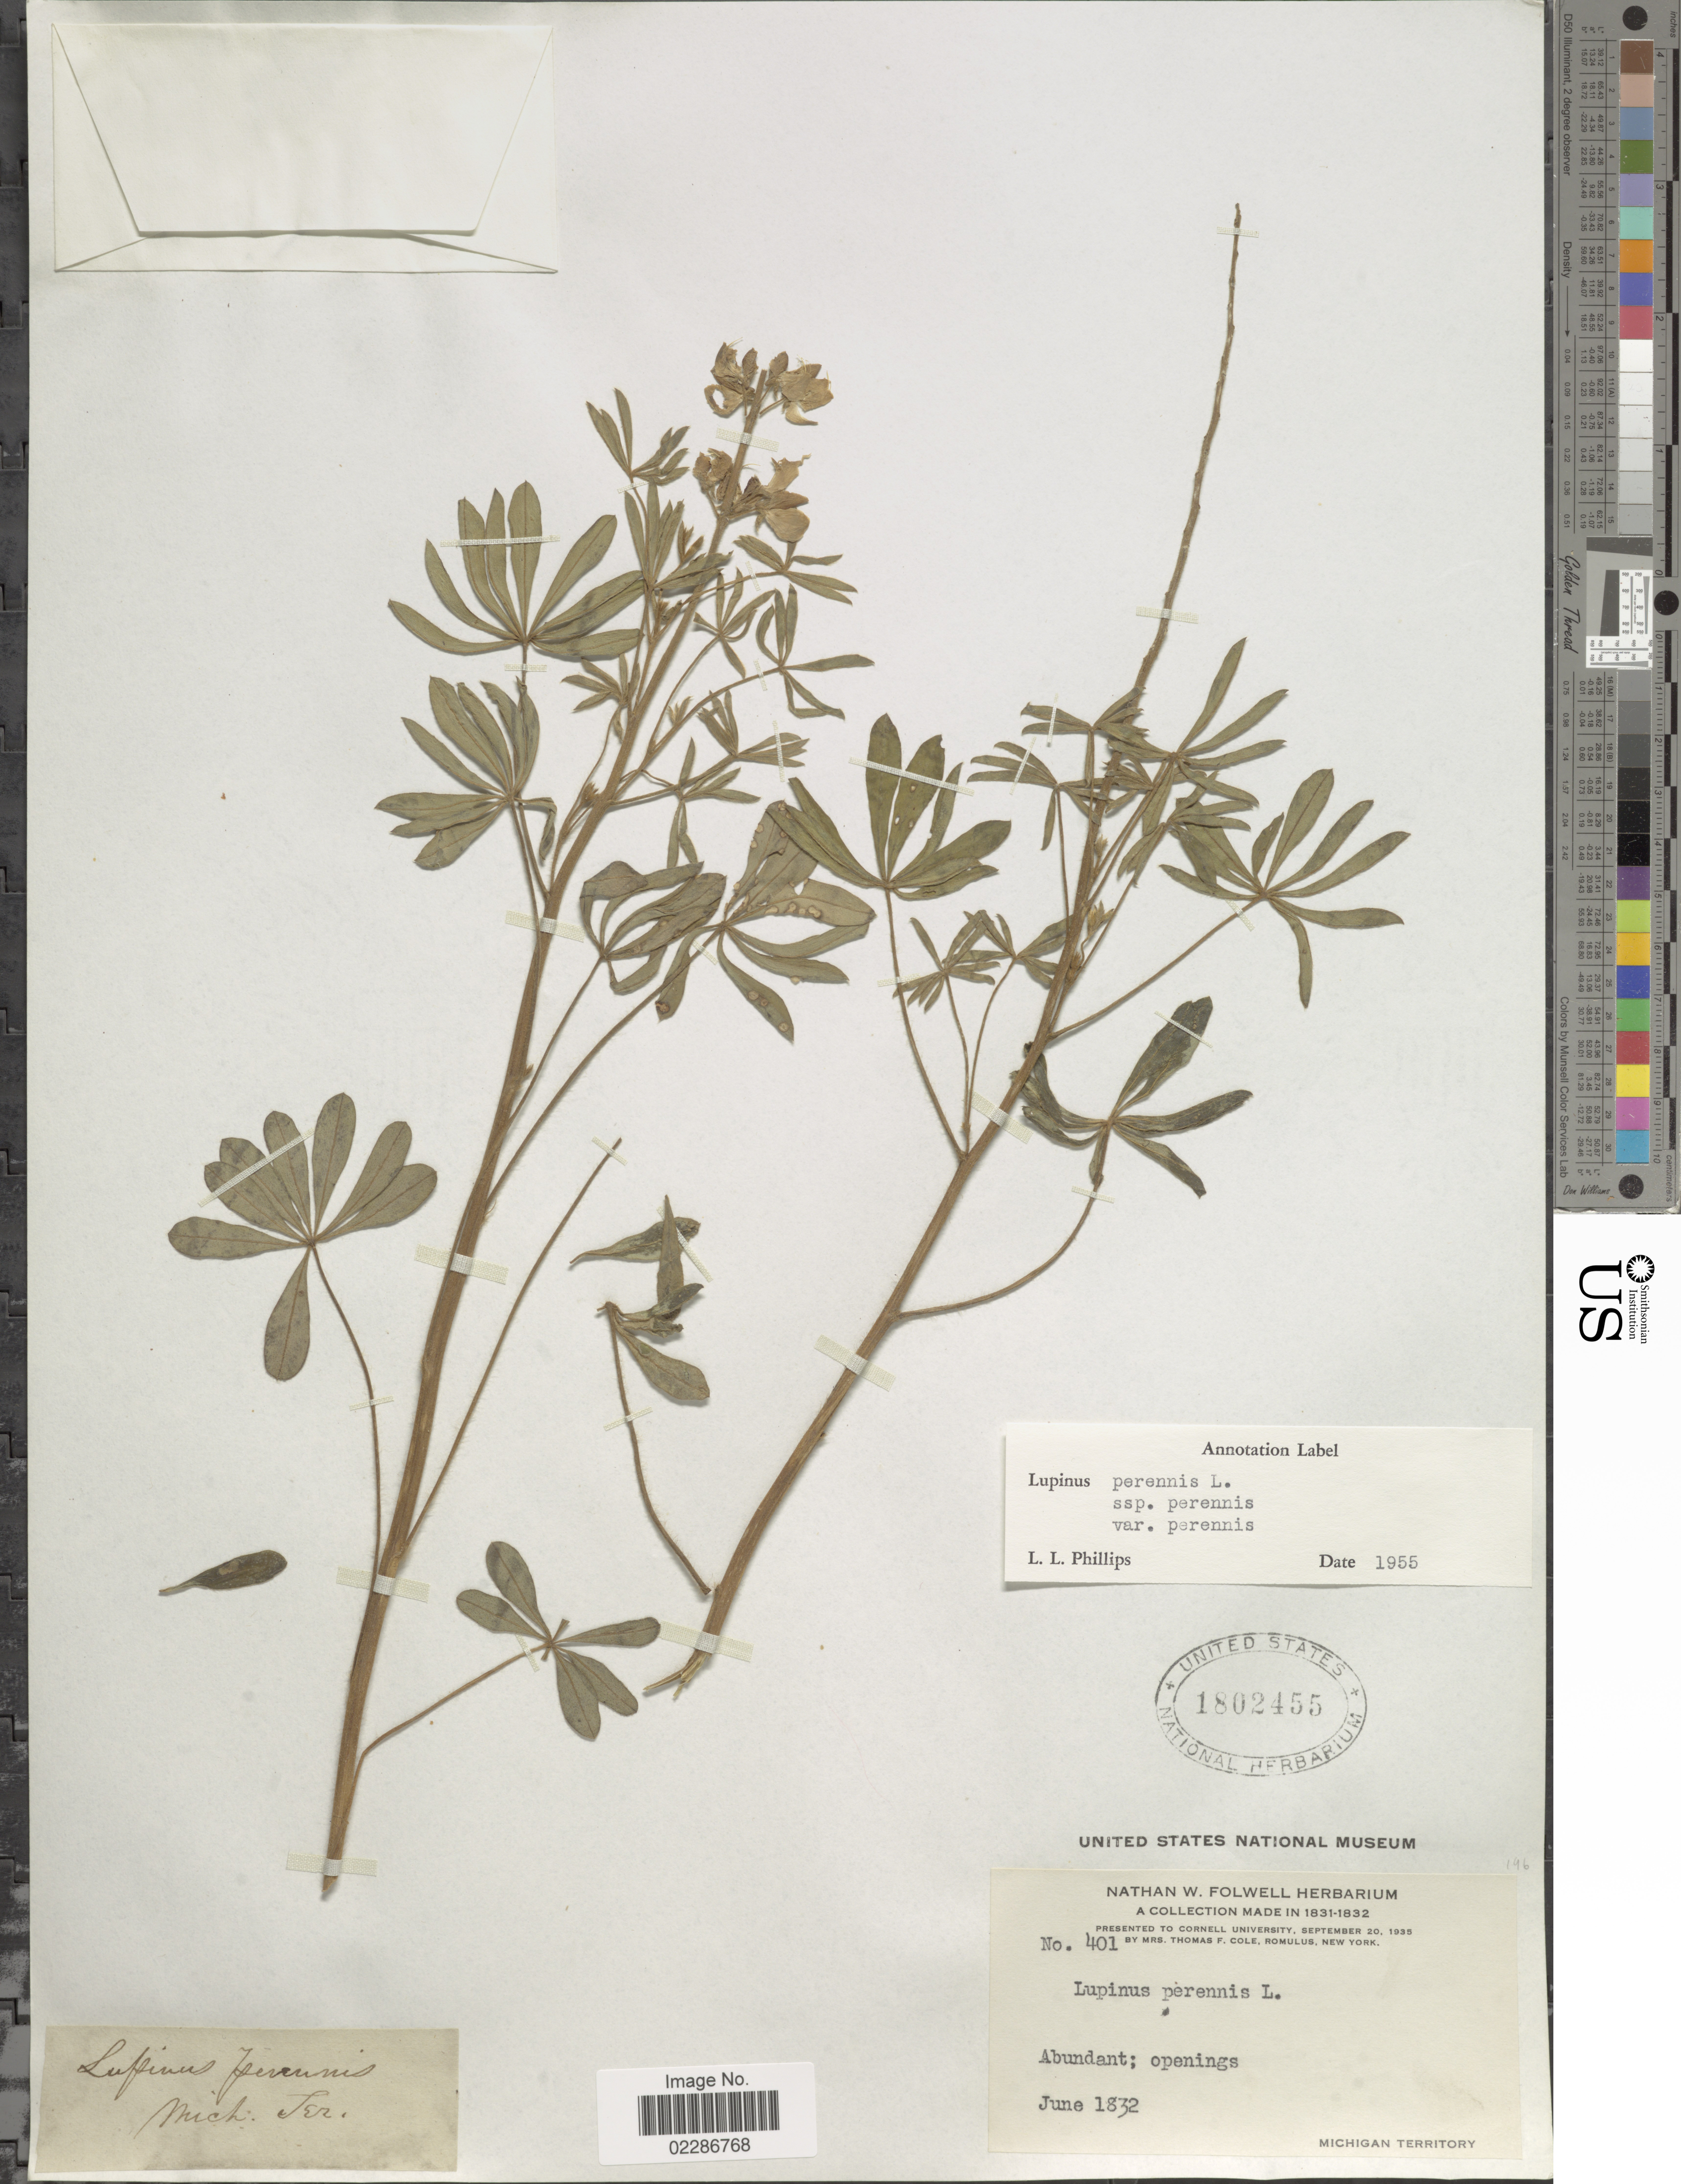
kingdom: Plantae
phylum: Tracheophyta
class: Magnoliopsida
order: Fabales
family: Fabaceae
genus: Lupinus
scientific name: Lupinus perennis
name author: L.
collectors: ex herb. Nathan W. Folwell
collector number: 401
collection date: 1832-06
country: United States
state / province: Michigan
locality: Abundant; openings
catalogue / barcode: US 1802455